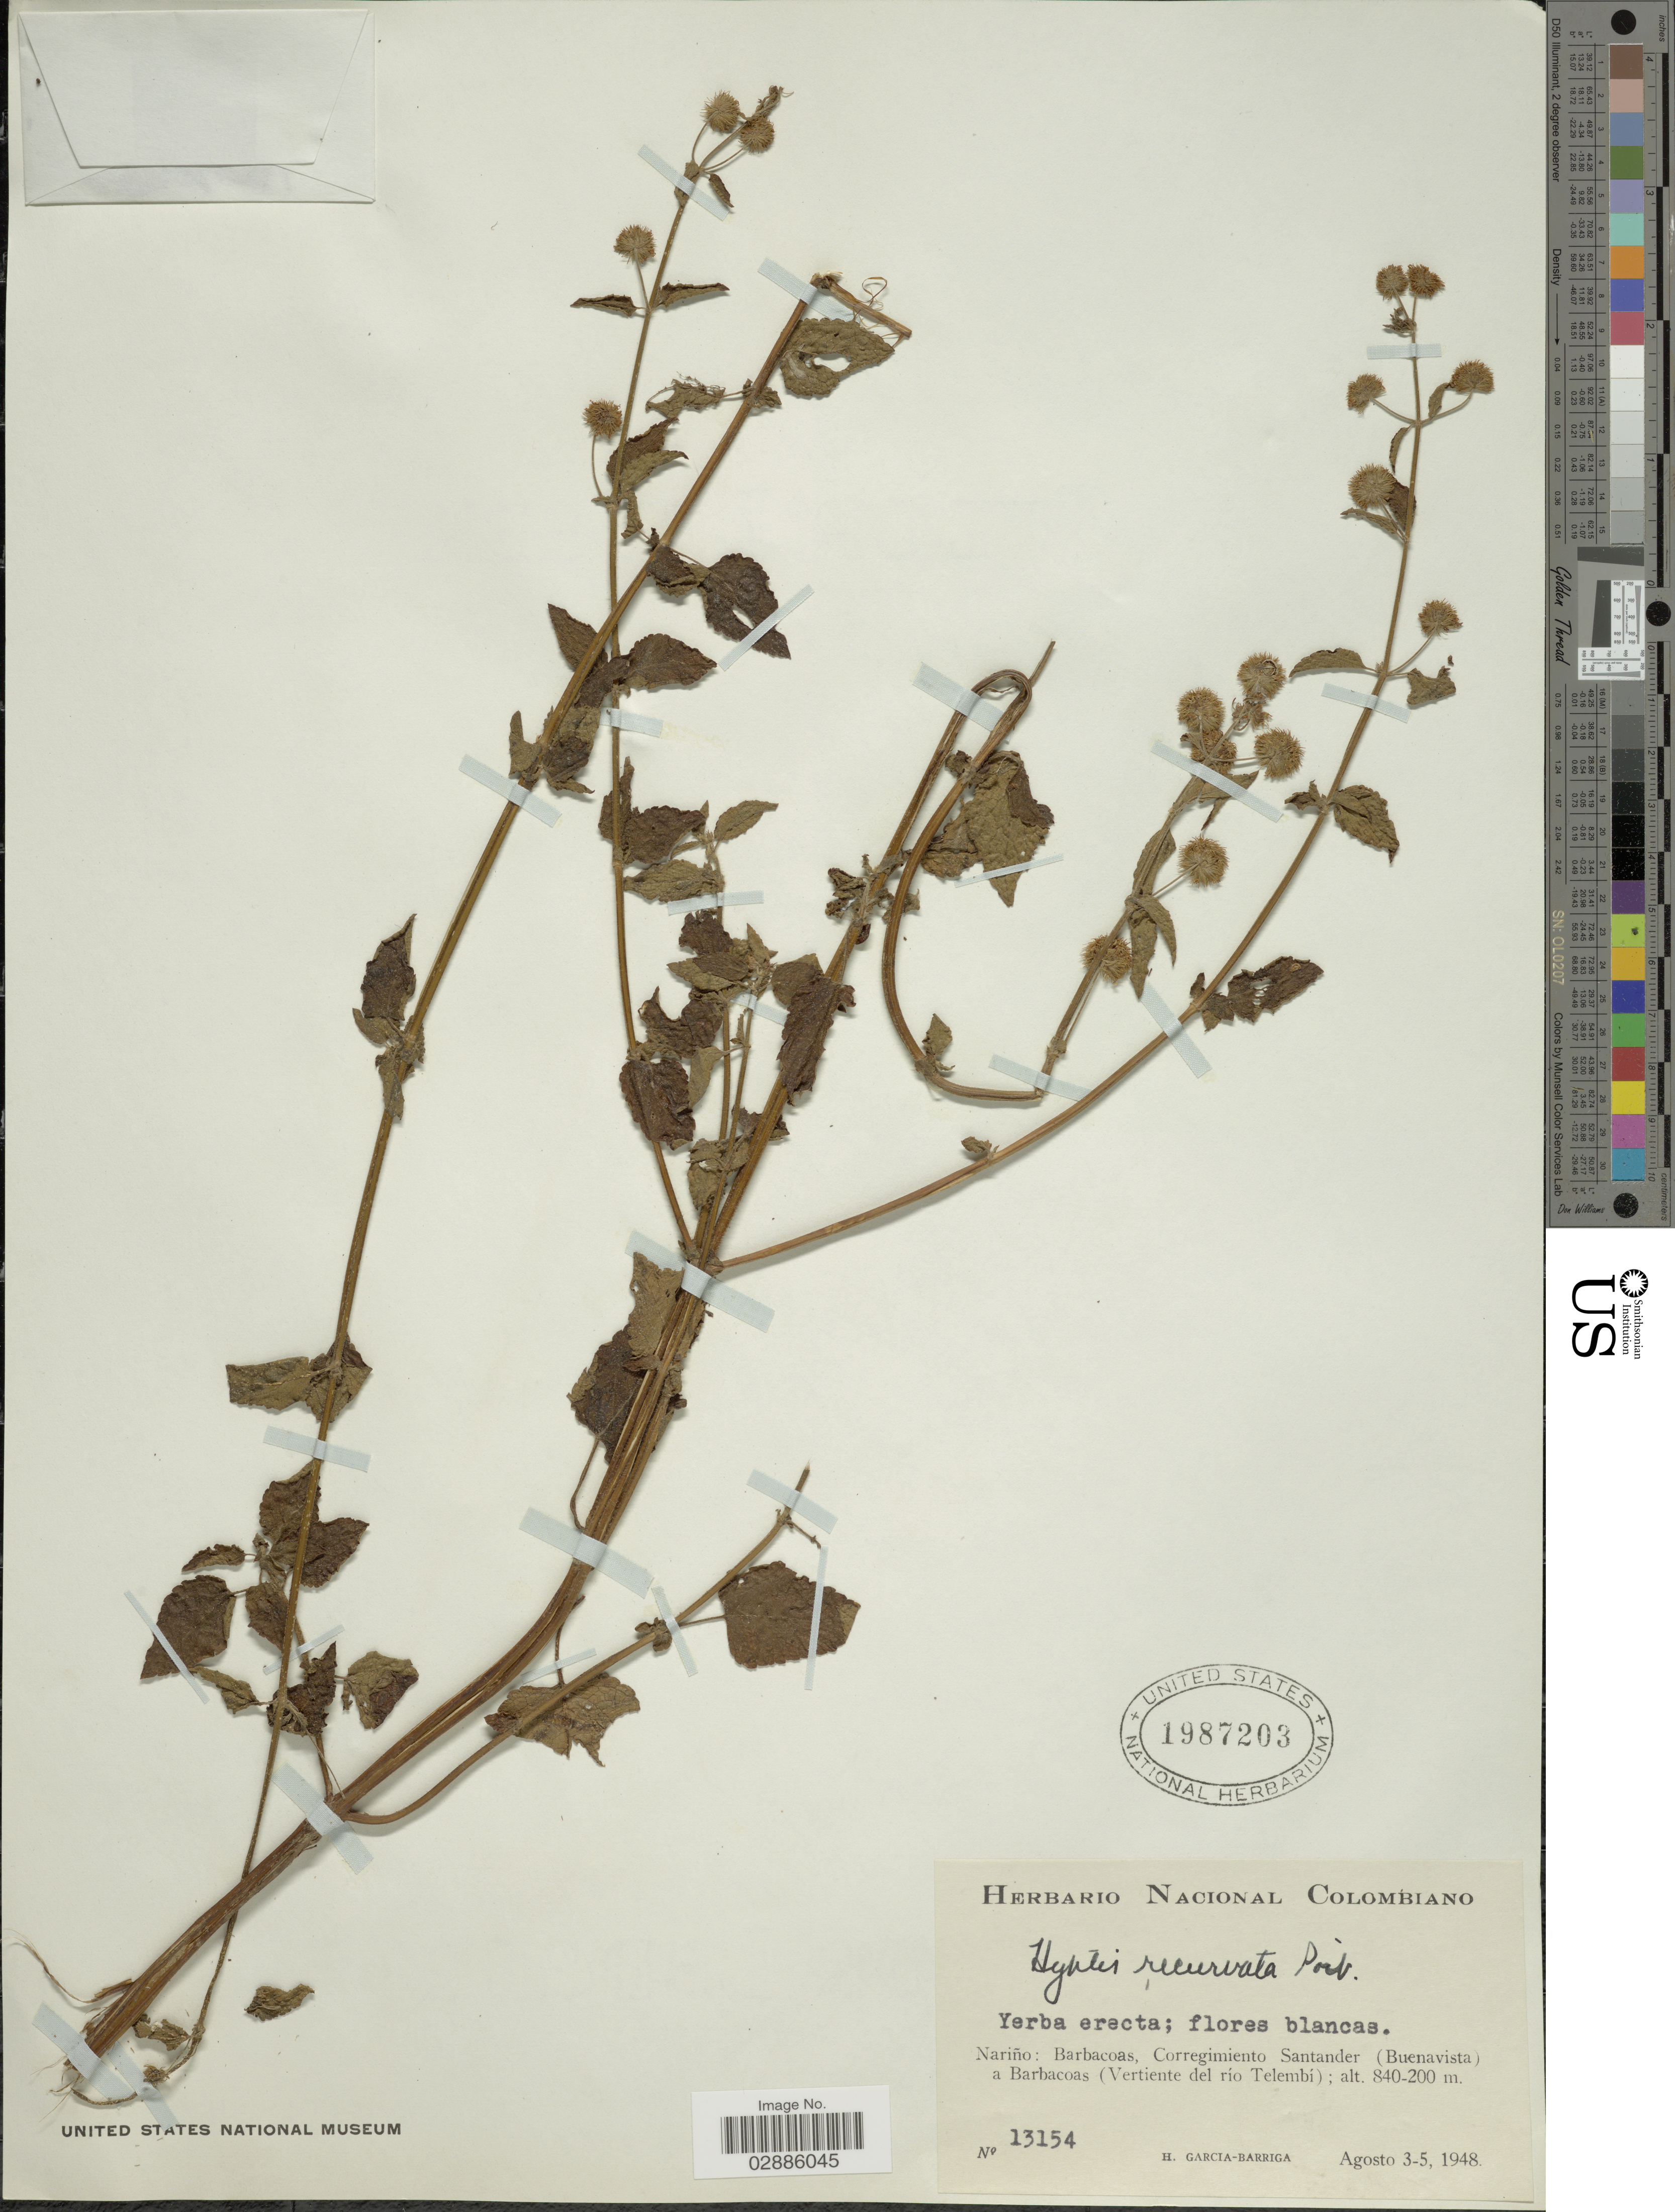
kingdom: Plantae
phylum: Tracheophyta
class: Magnoliopsida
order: Lamiales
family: Lamiaceae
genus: Hyptis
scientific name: Hyptis recurvata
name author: Poit.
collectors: H. García Barriga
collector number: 13154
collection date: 1948-08-03/1948-08-05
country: Colombia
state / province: Nariño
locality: Barbacoas, Corregimiento Santander (Buenavista) a Barbacoas (Vertiente del río Telembí).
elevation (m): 200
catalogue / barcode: US 1987203